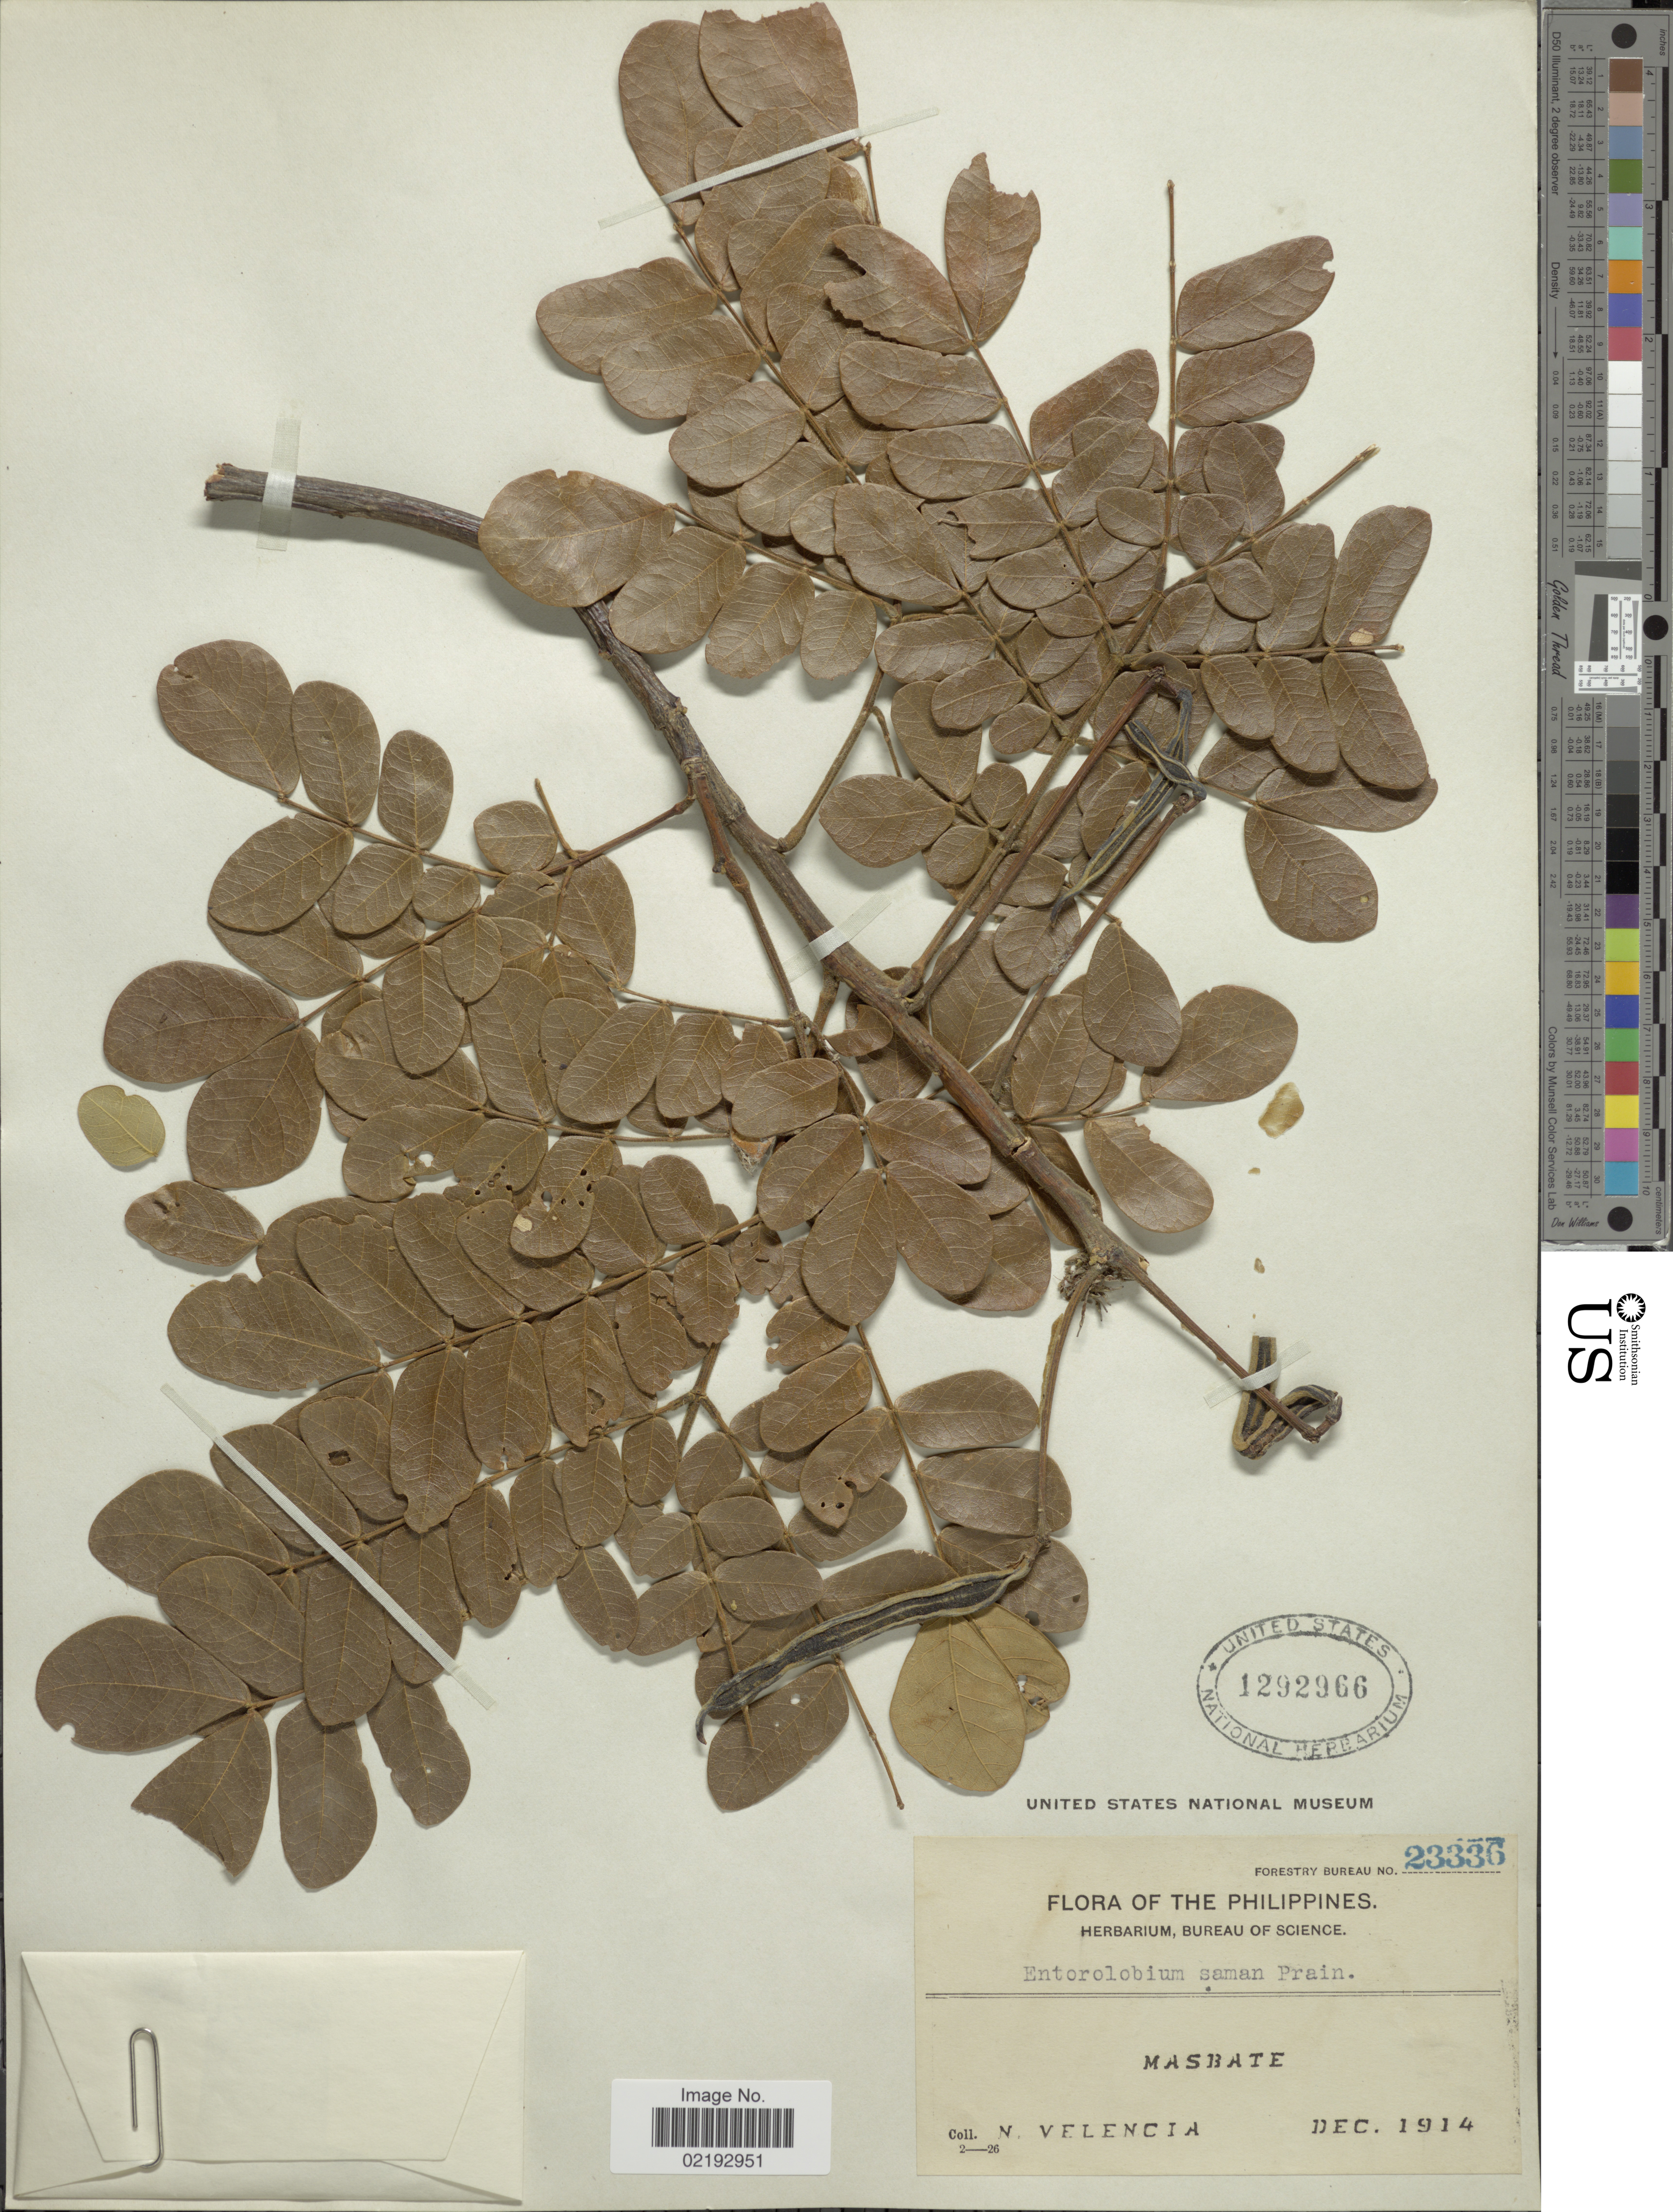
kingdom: Plantae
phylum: Tracheophyta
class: Magnoliopsida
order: Fabales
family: Fabaceae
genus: Samanea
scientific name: Samanea saman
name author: (Jacq.) Merr.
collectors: N. Velencia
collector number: Forestry Bureau 23336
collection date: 1914-12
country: Philippines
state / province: Bicol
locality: Masbate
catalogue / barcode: US 1292966